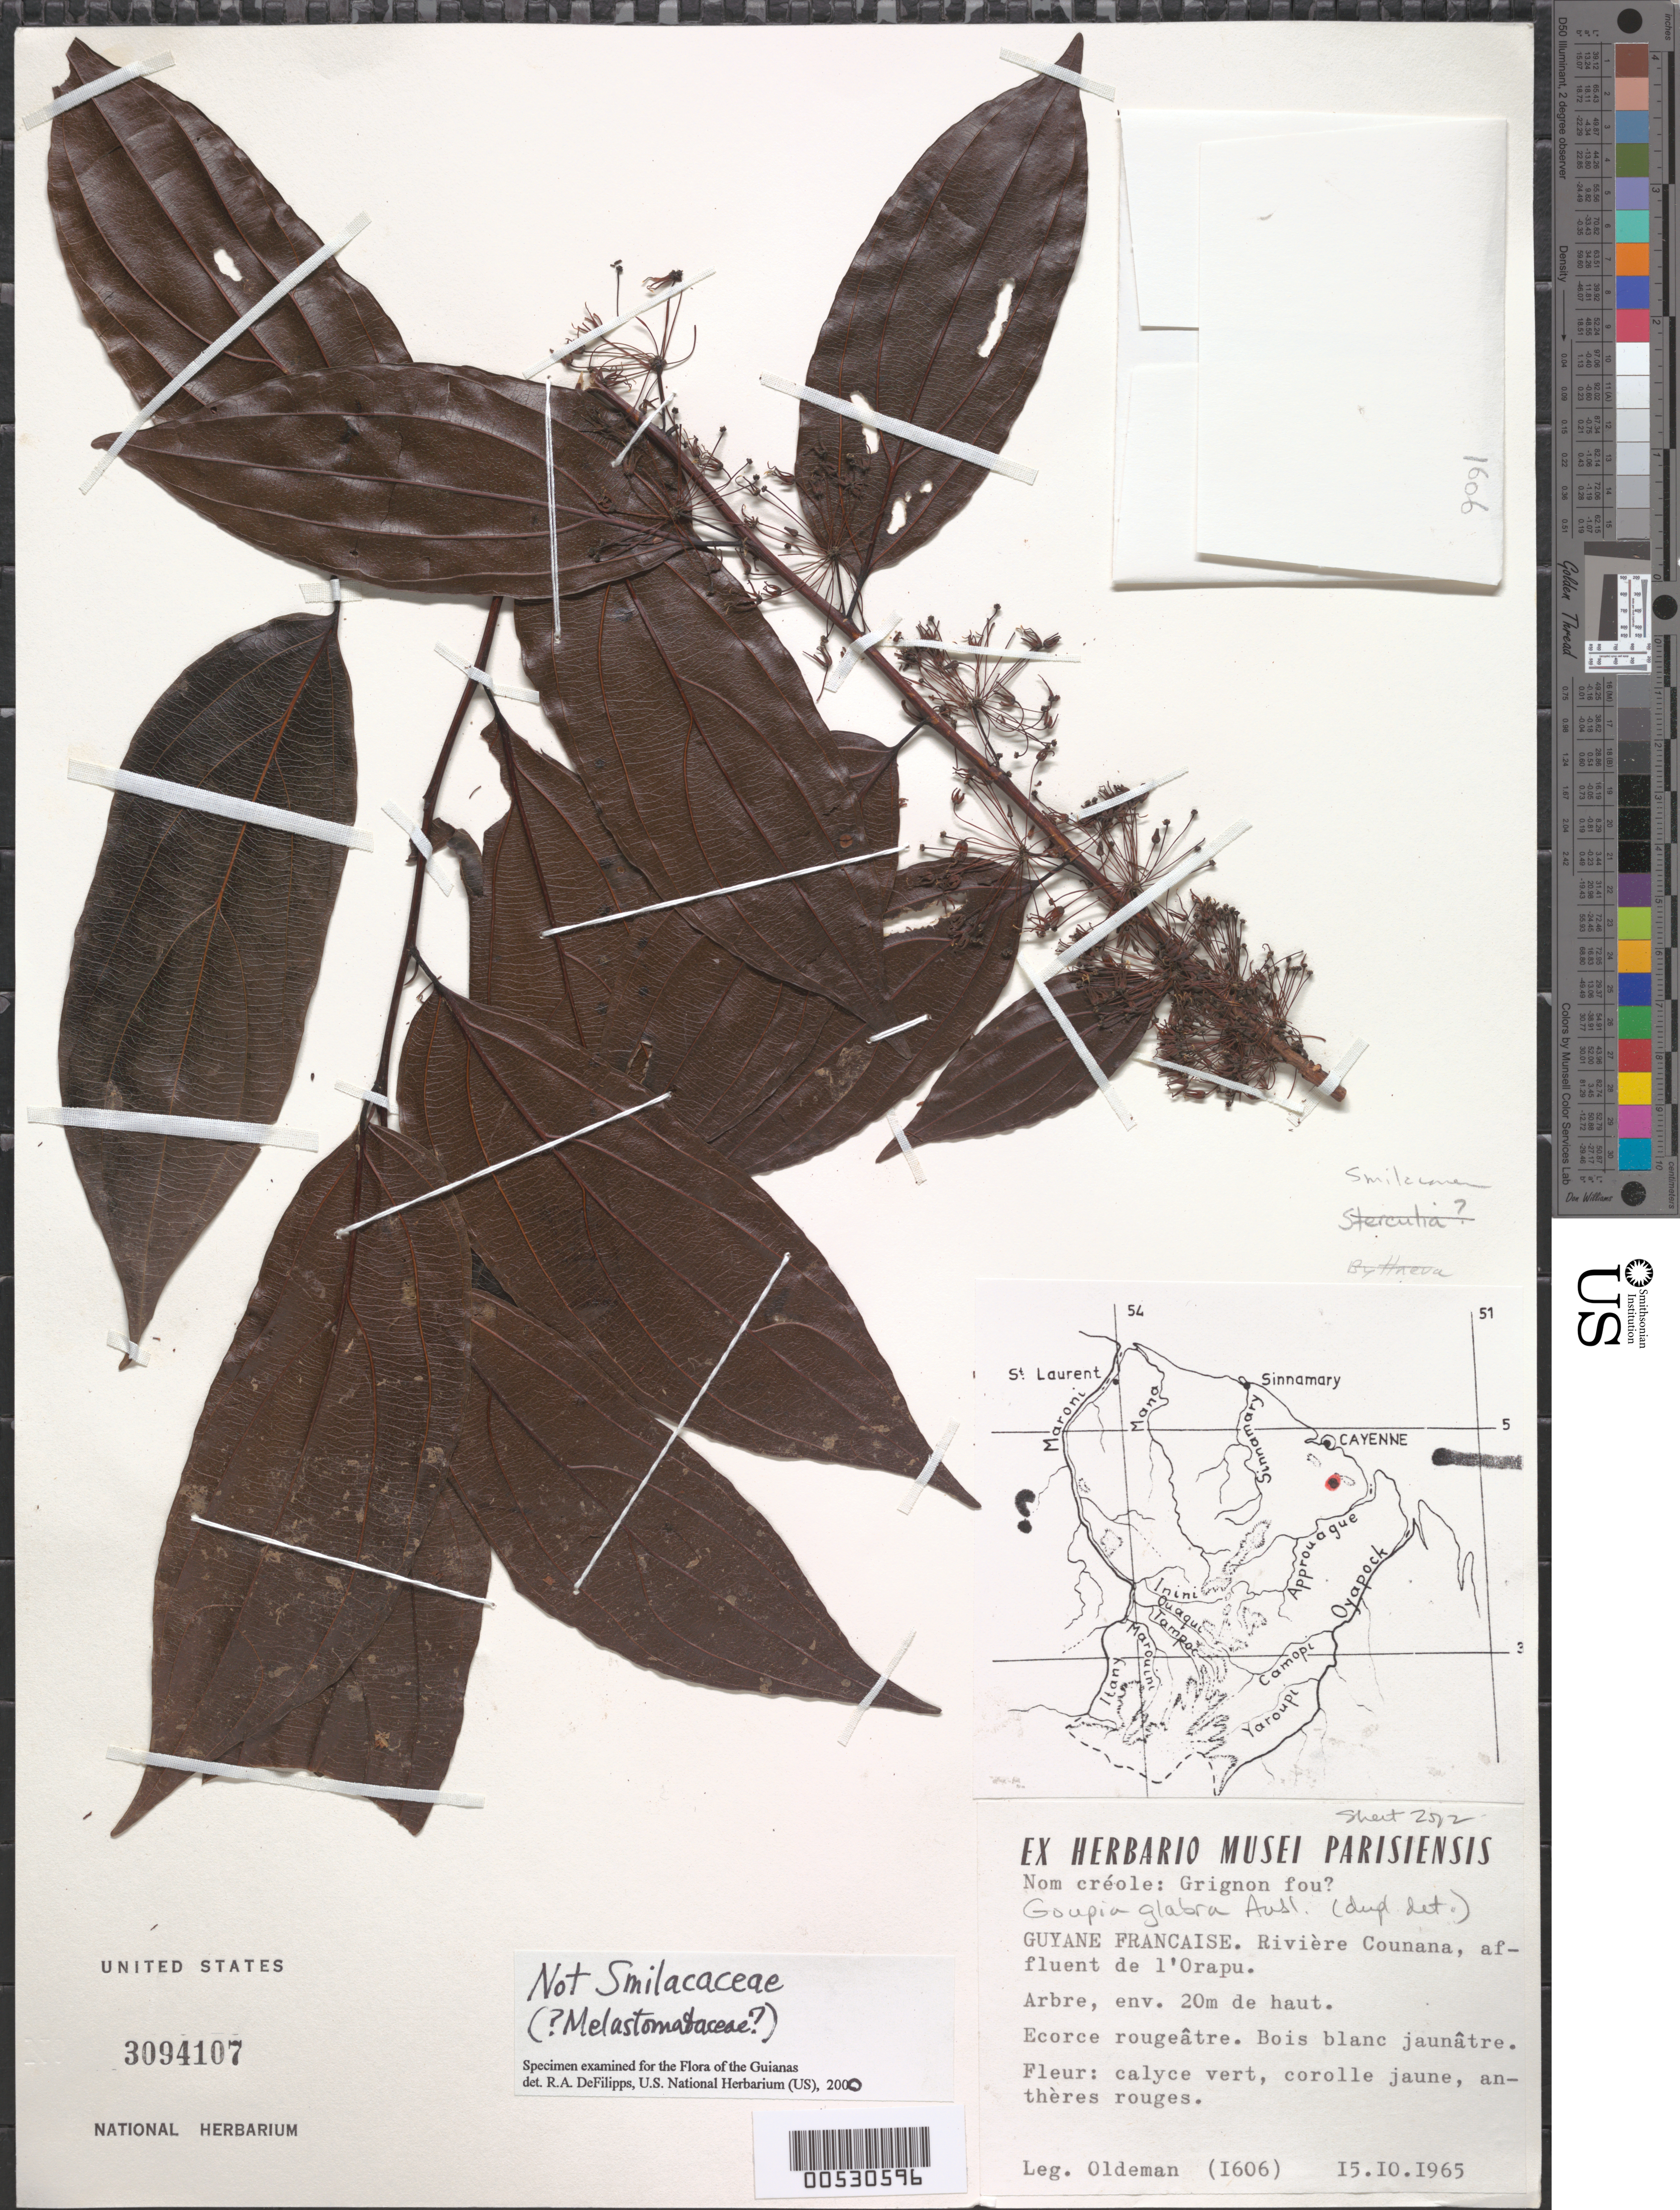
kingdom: Plantae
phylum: Tracheophyta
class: Magnoliopsida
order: Malpighiales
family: Goupiaceae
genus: Goupia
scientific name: Goupia glabra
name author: Aubl.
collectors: -- Oldeman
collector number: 1606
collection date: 1965-10-15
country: French Guiana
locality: Guyane Francaise. Rivière Counana, afluent de l'Orapu.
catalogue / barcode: US 3094107